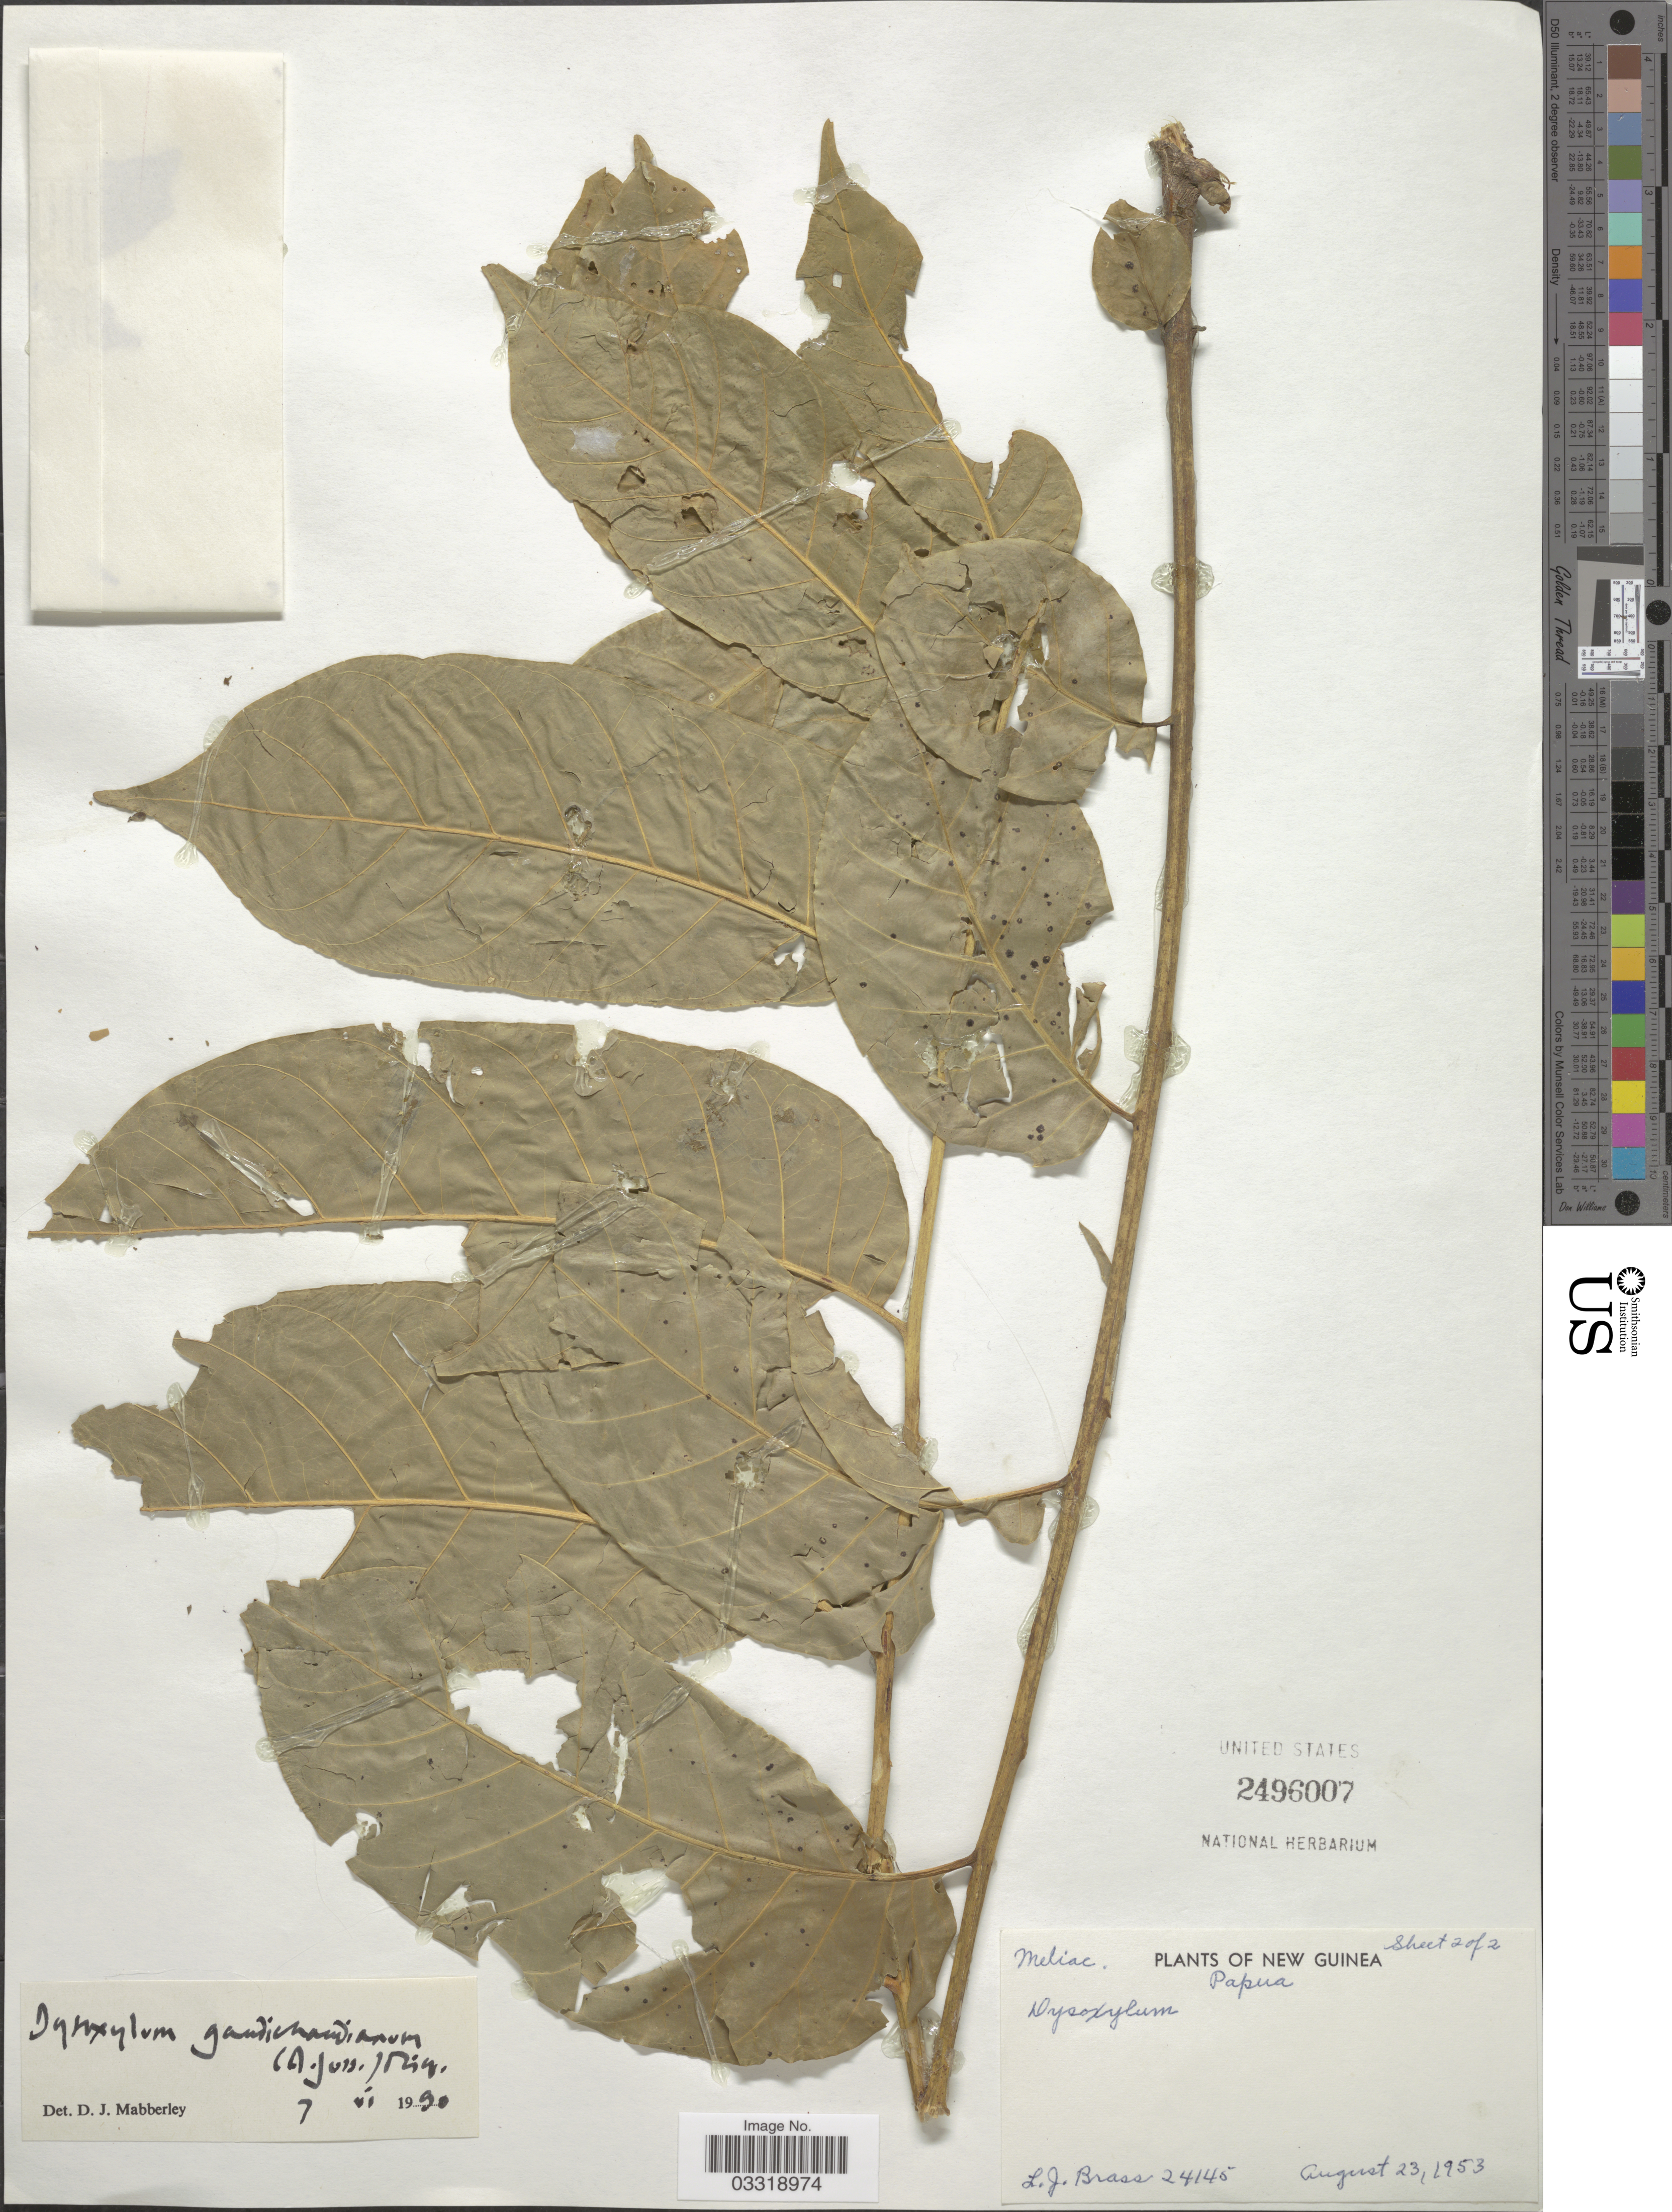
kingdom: Plantae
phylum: Tracheophyta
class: Magnoliopsida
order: Sapindales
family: Meliaceae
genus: Didymocheton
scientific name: Didymocheton gaudichaudianus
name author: A. Juss.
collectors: L. J. Brass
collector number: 24145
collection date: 1953-08-23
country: Papua New Guinea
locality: New Guinea. Papua.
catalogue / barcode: US 2496007